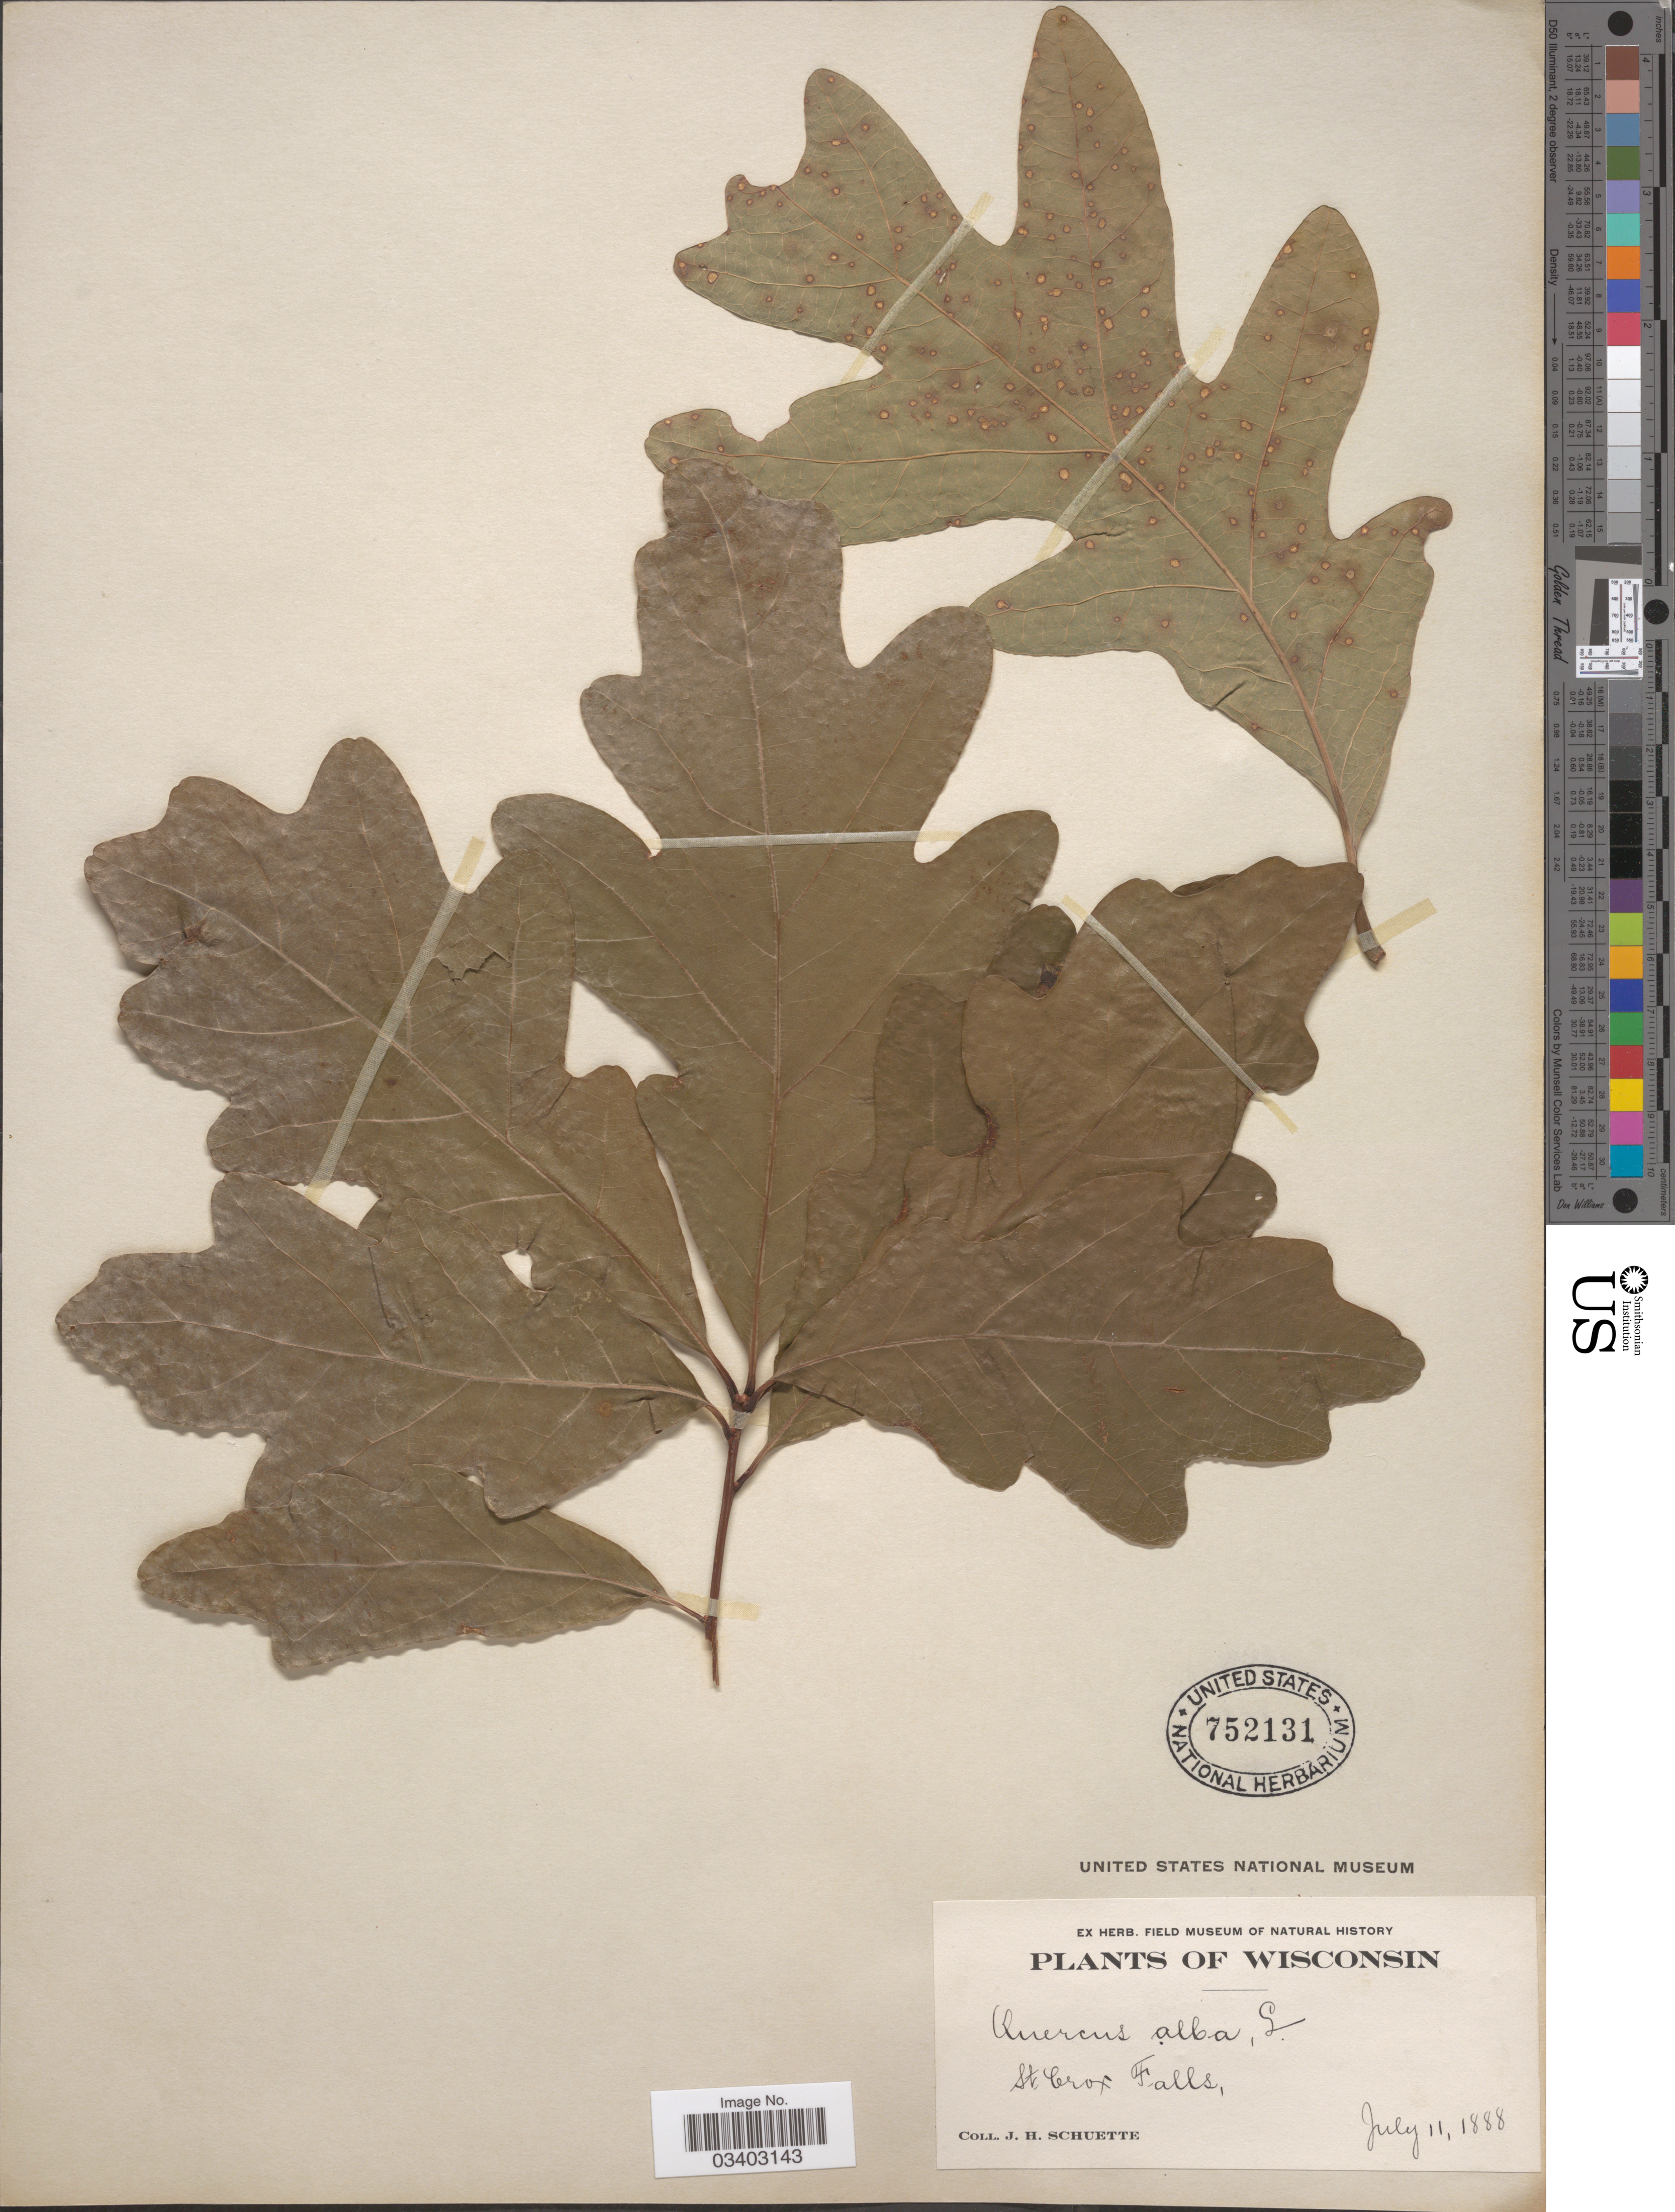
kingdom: Plantae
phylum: Tracheophyta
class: Magnoliopsida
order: Fagales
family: Fagaceae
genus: Quercus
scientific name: Quercus alba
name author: L.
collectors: J. H. Schuette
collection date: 1888-07-11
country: United States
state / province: Wisconsin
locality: St Crox Falls.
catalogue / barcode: US 752131